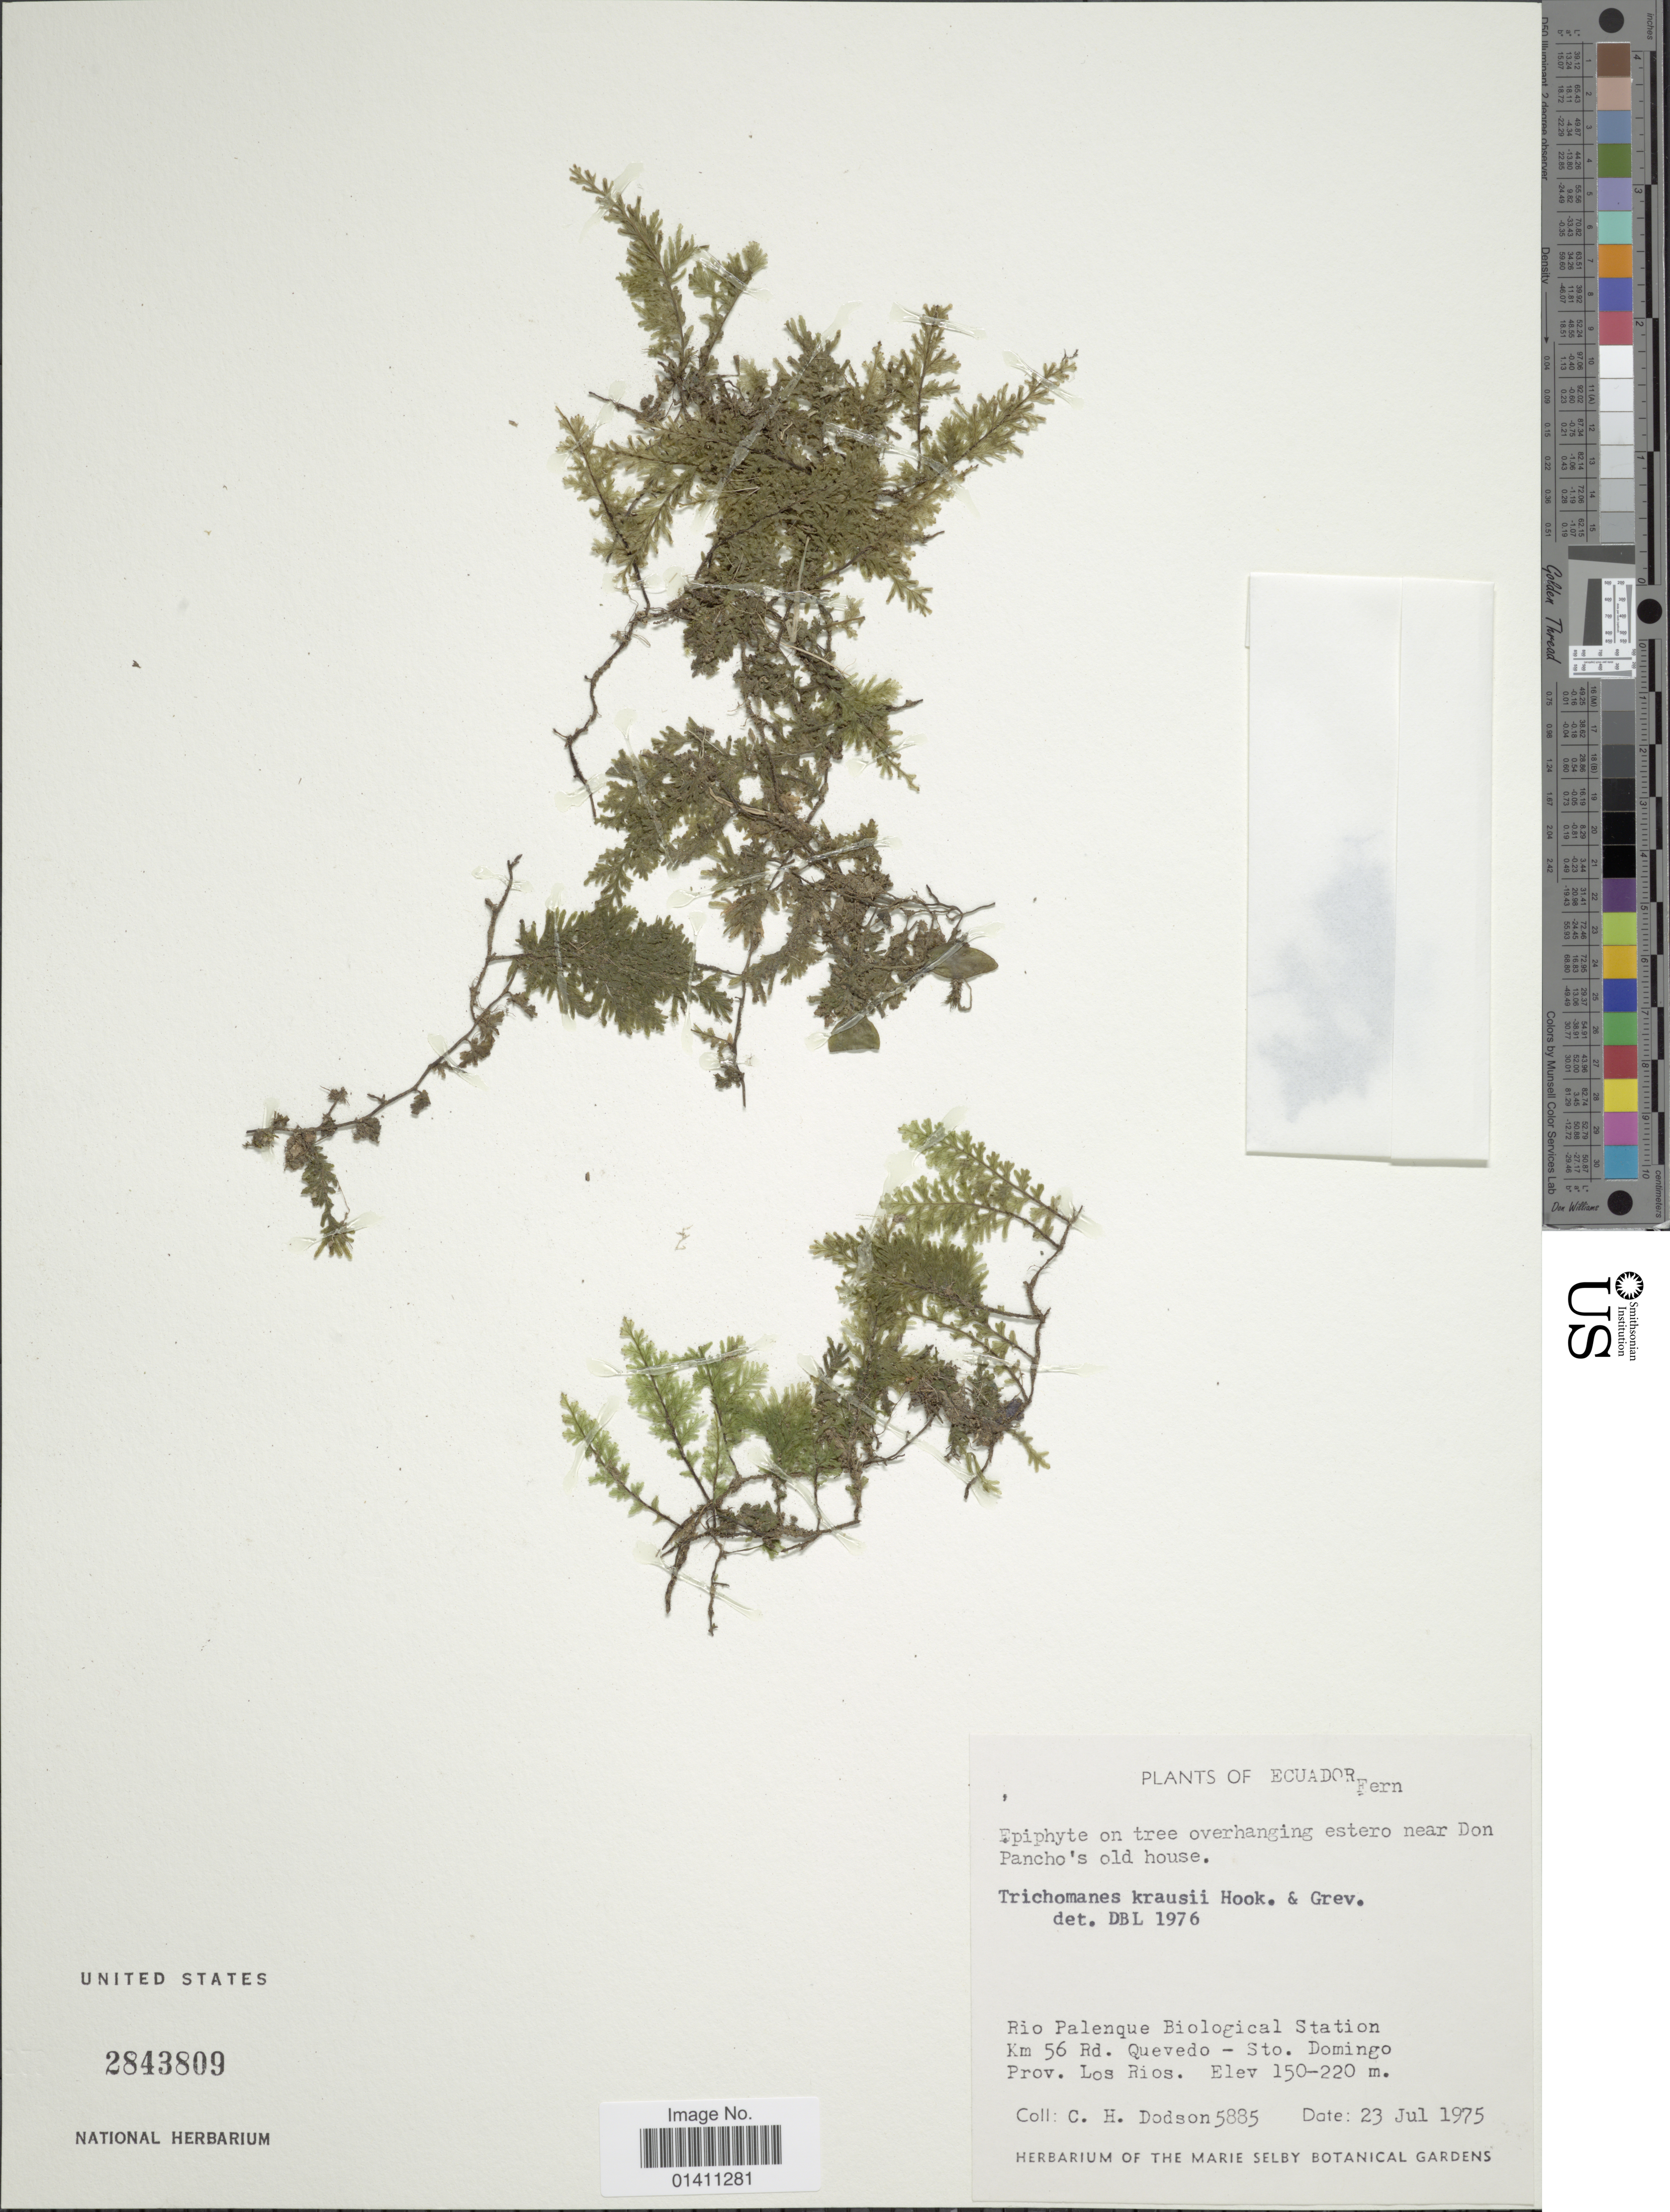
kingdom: Plantae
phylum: Tracheophyta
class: Polypodiopsida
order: Hymenophyllales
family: Hymenophyllaceae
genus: Didymoglossum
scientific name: Didymoglossum kraussii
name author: (Hook. & Grev.) C. Presl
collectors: C. H. Dodson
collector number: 5885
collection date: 1975-07-23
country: Ecuador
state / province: Tsáchilas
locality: Rio Palenque Biological Station km 56 Rd. Quevedo - Sto. Domingo Prov. Los Rios.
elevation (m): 150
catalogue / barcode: US 2843809